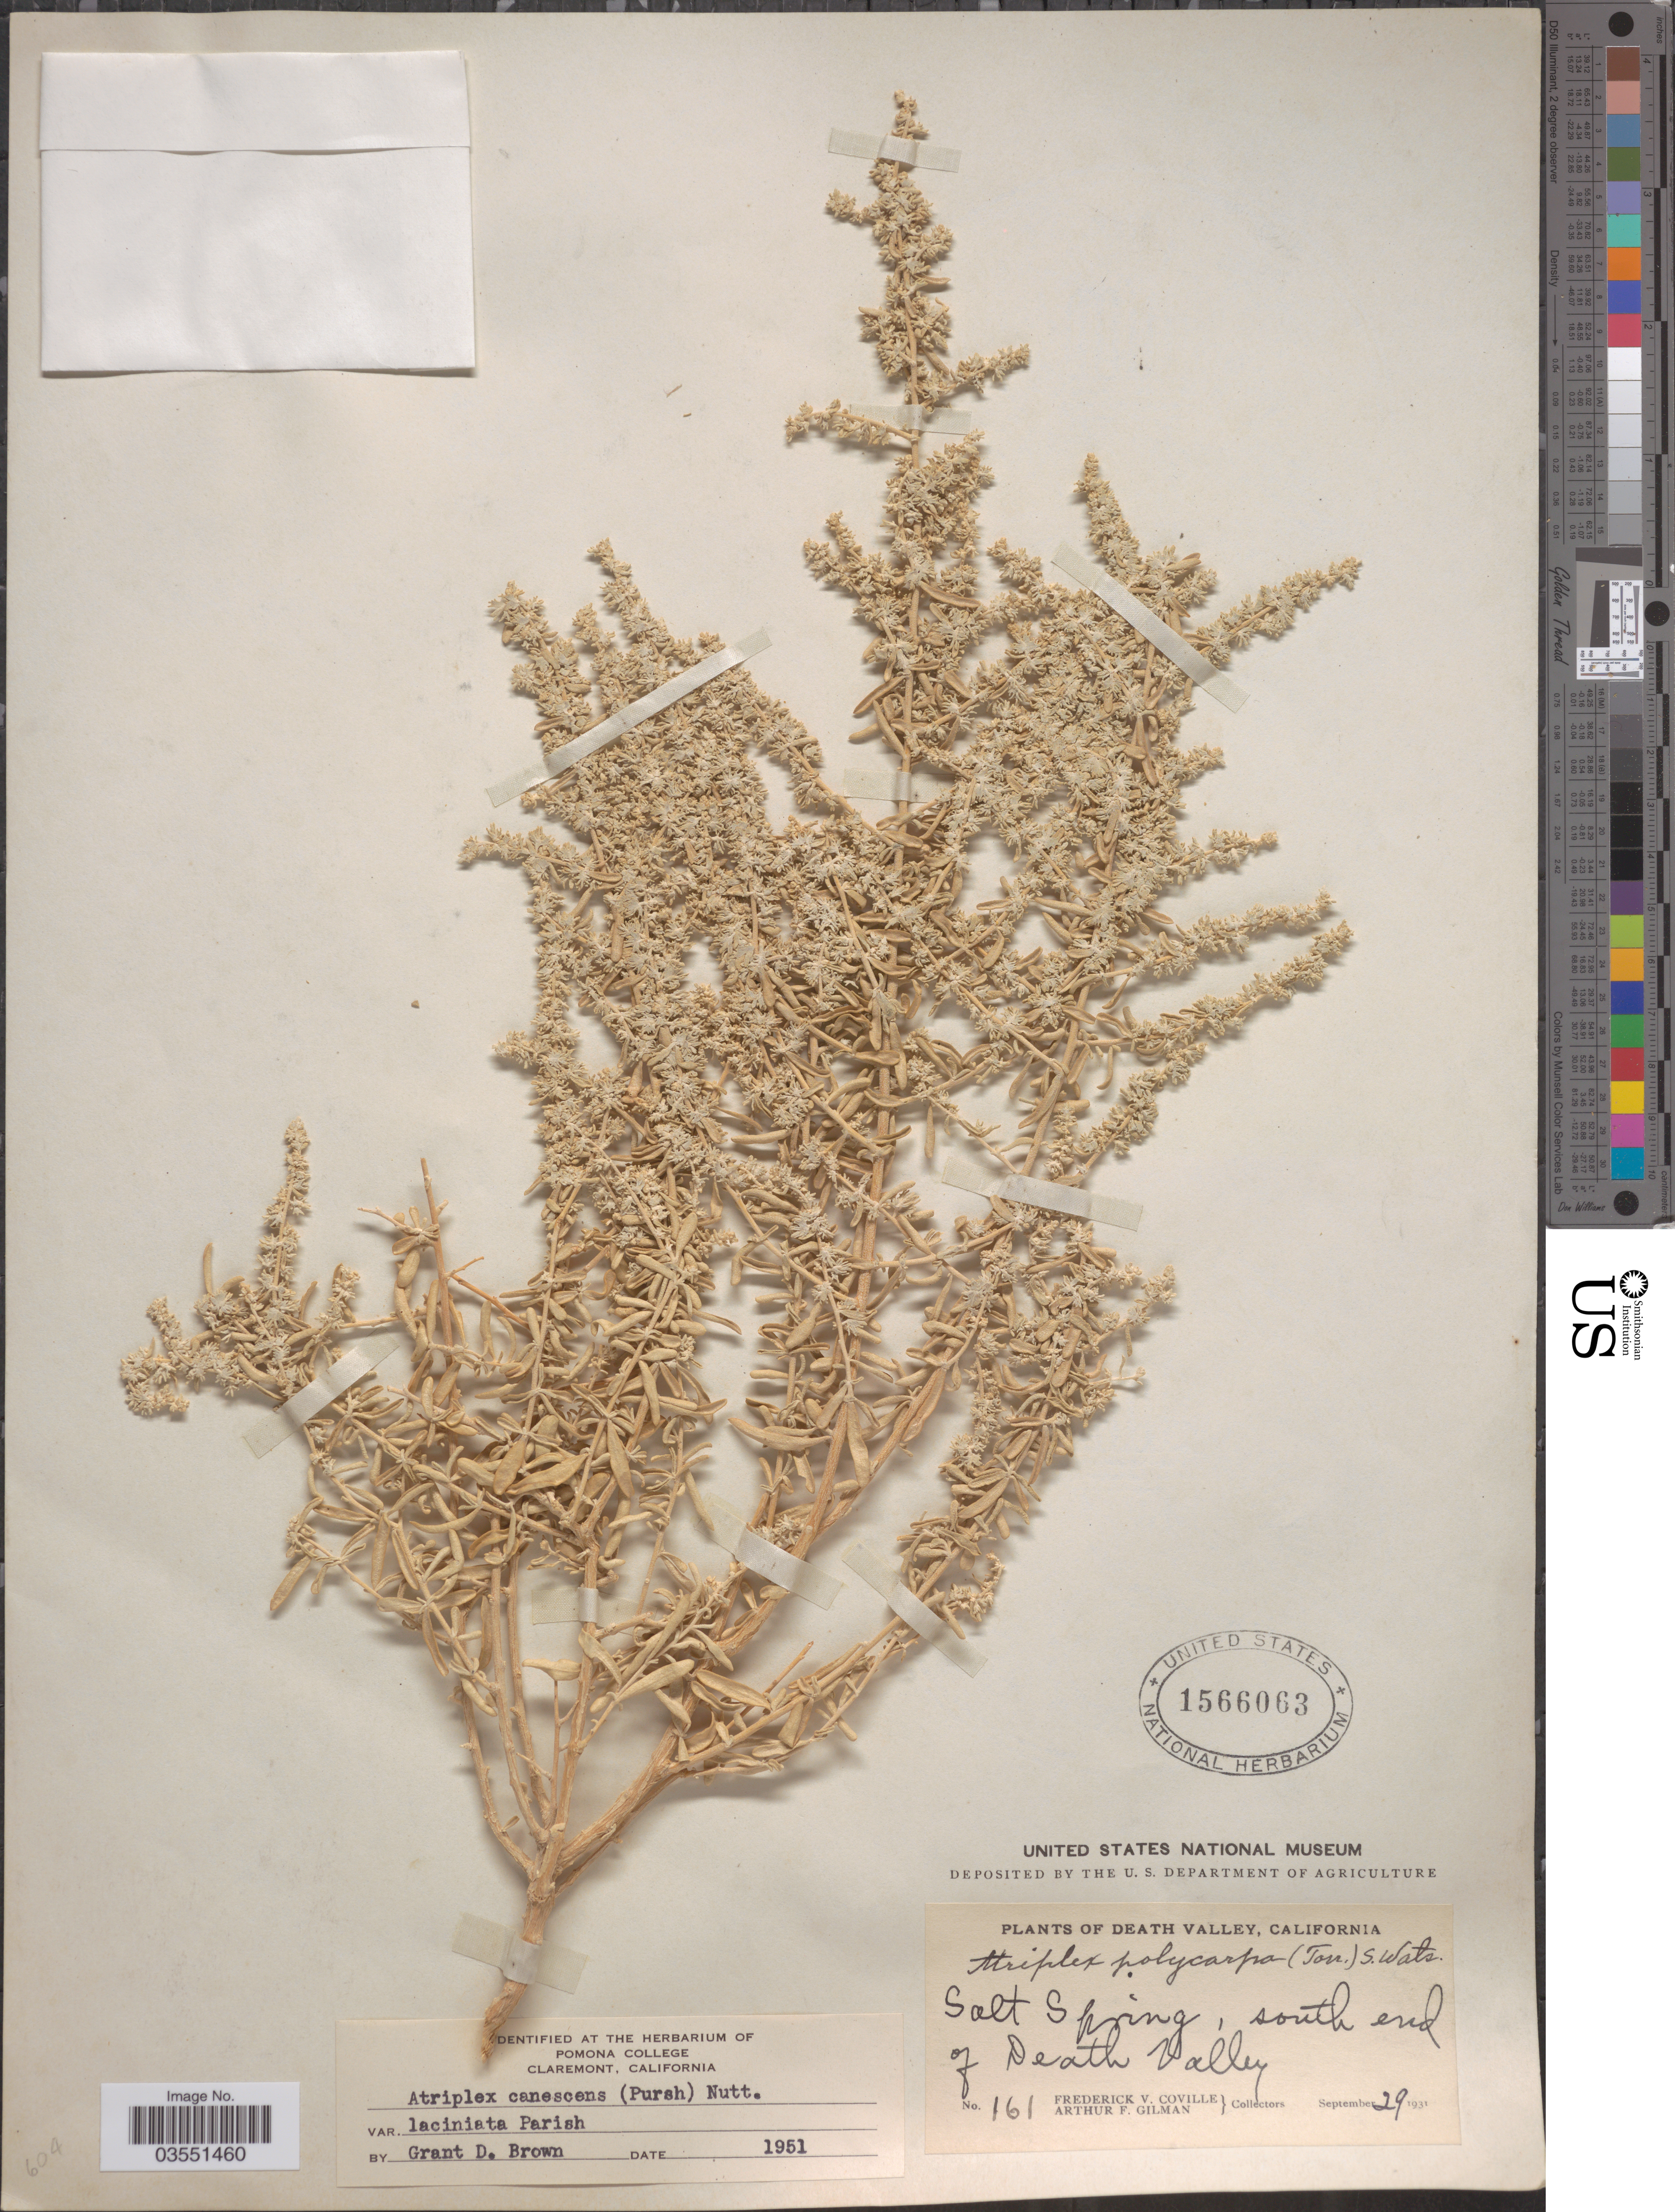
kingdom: Plantae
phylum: Tracheophyta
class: Magnoliopsida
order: Caryophyllales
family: Amaranthaceae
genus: Atriplex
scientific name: Atriplex canescens var. laciniata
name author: Parish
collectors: F. V. Coville & A. Gilman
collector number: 161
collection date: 1931-09-29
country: United States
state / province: California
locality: The Death Valley. Salt Spring, south end of Death Valley.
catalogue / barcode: US 1566063